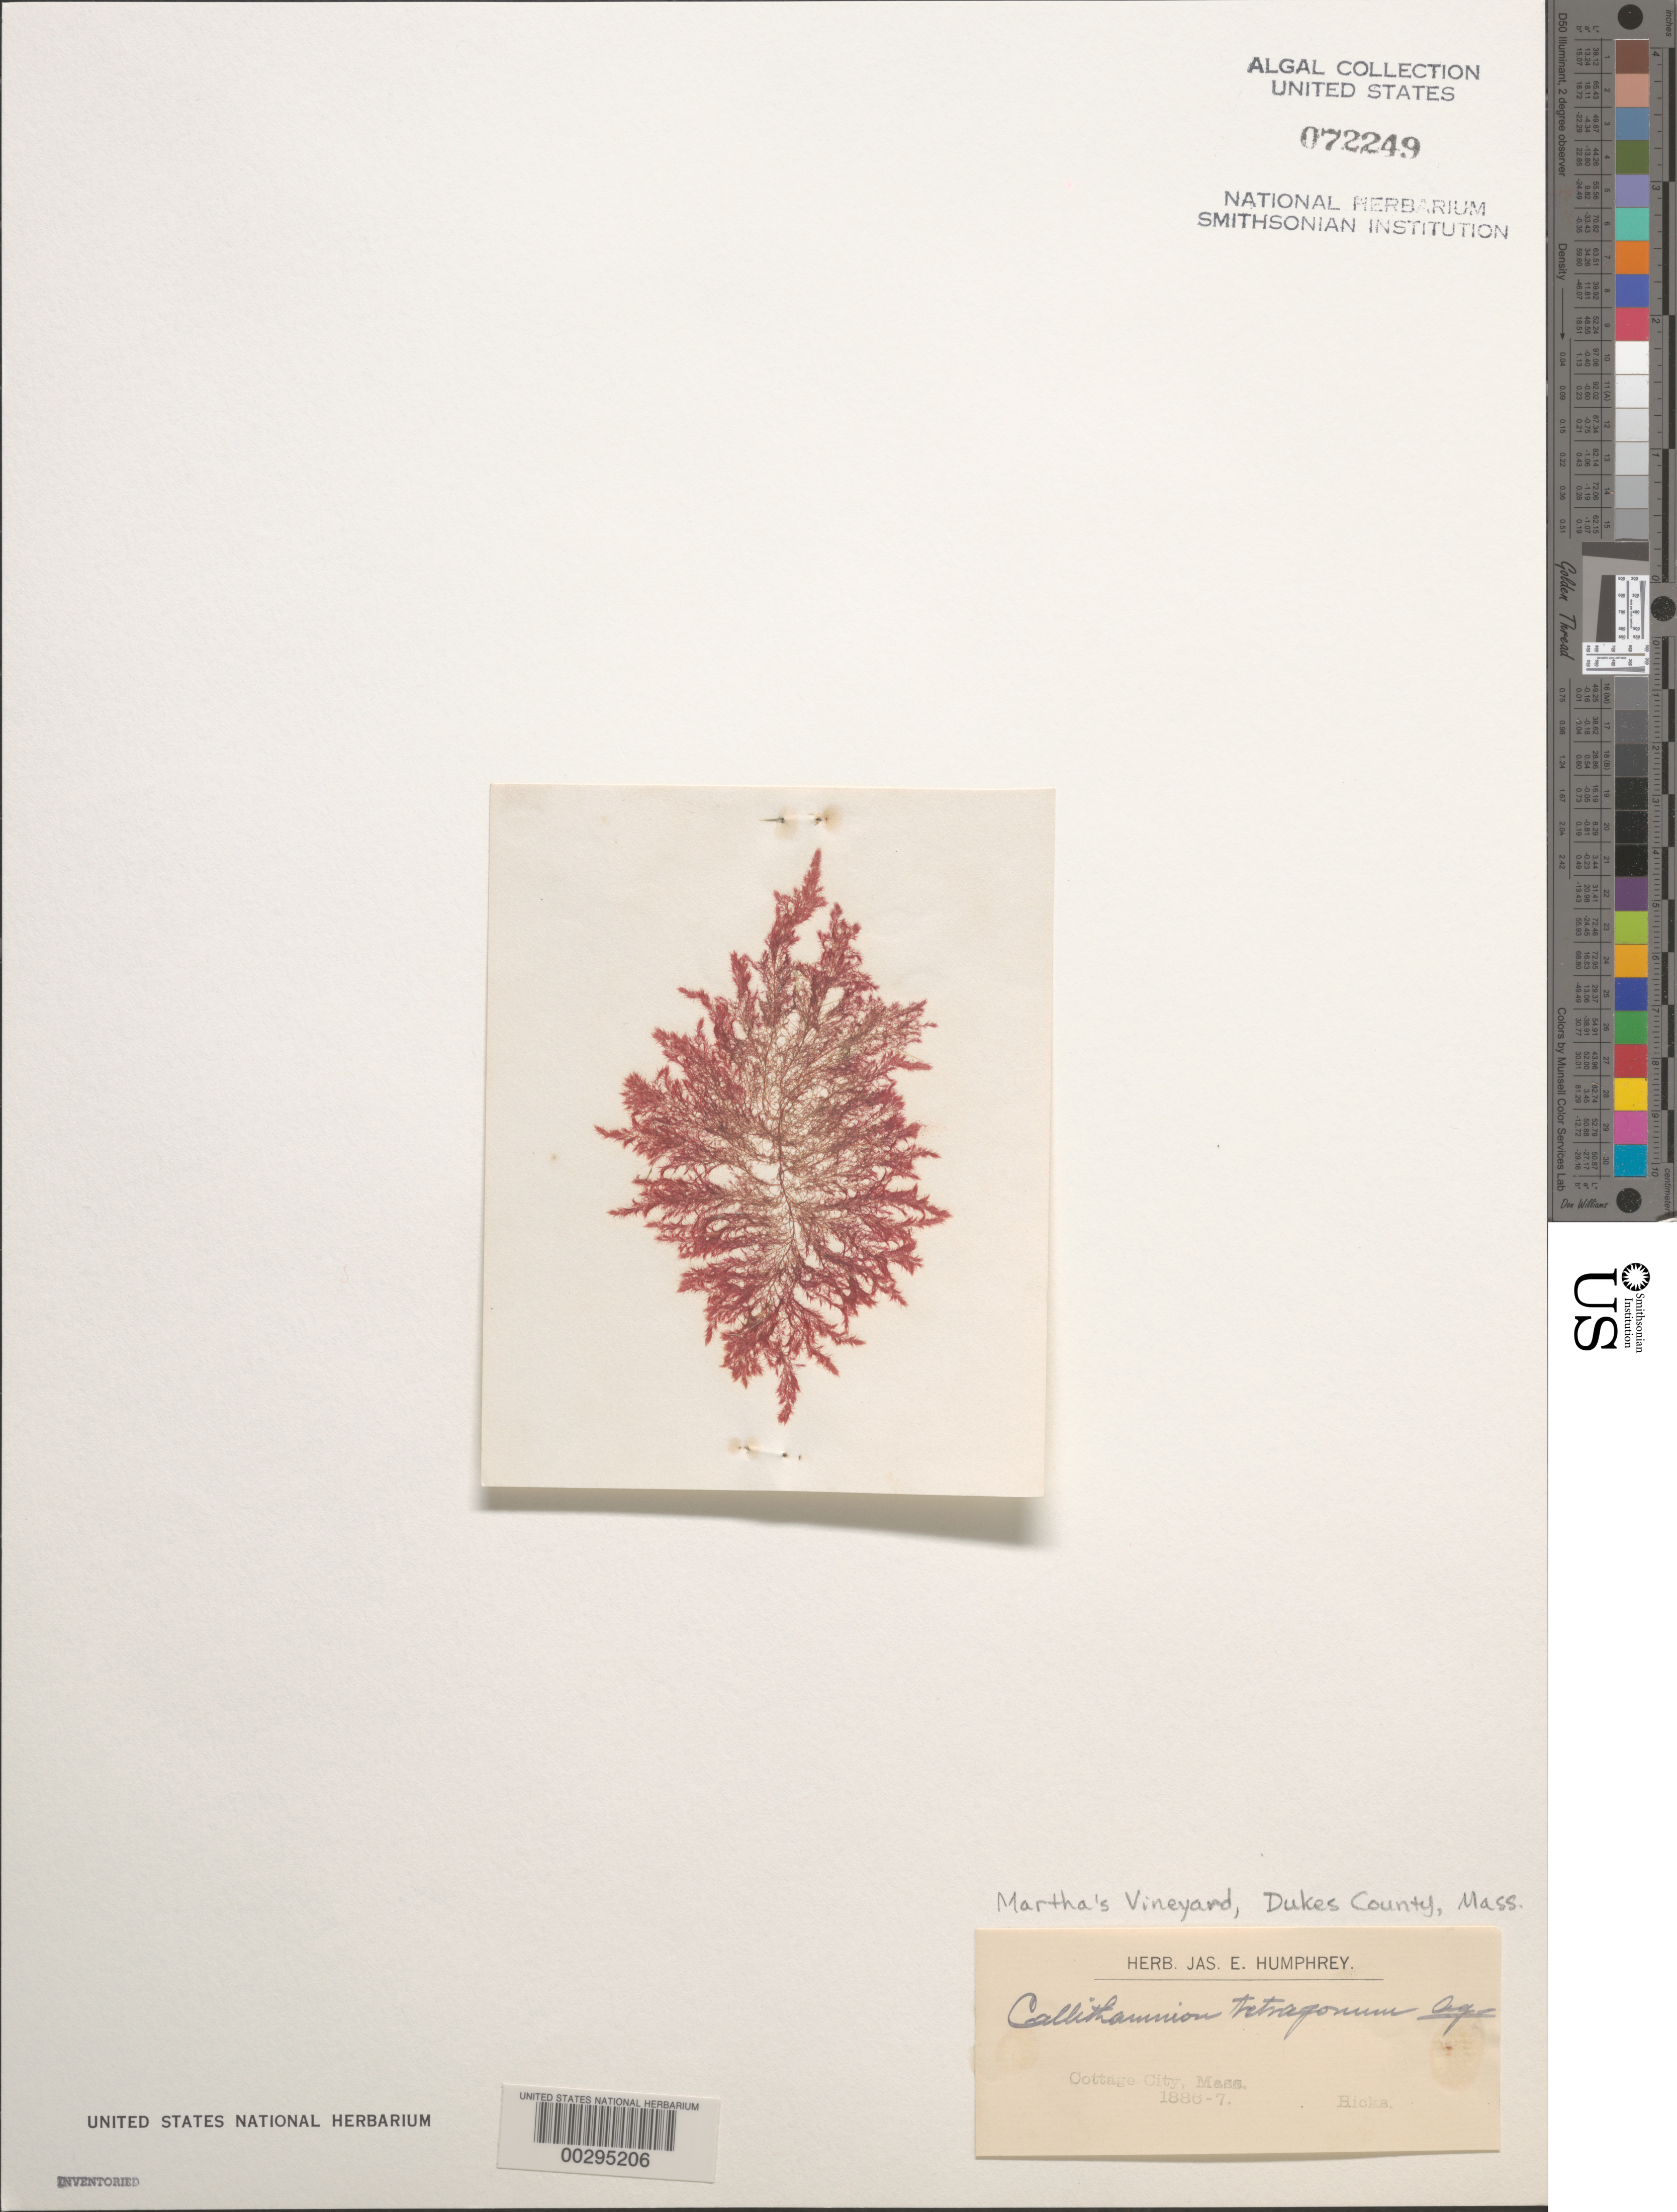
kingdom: Plantae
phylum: Rhodophyta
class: Florideophyceae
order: Ceramiales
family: Callithamniaceae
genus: Callithamnion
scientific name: Callithamnion tetragonum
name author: (With.) S.F. Gray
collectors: -. Hicks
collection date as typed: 1886 to -- --- 1887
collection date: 1886/1887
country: United States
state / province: Massachusetts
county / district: Dukes County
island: Martha's Vineyard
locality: Cottage City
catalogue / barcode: US 72249